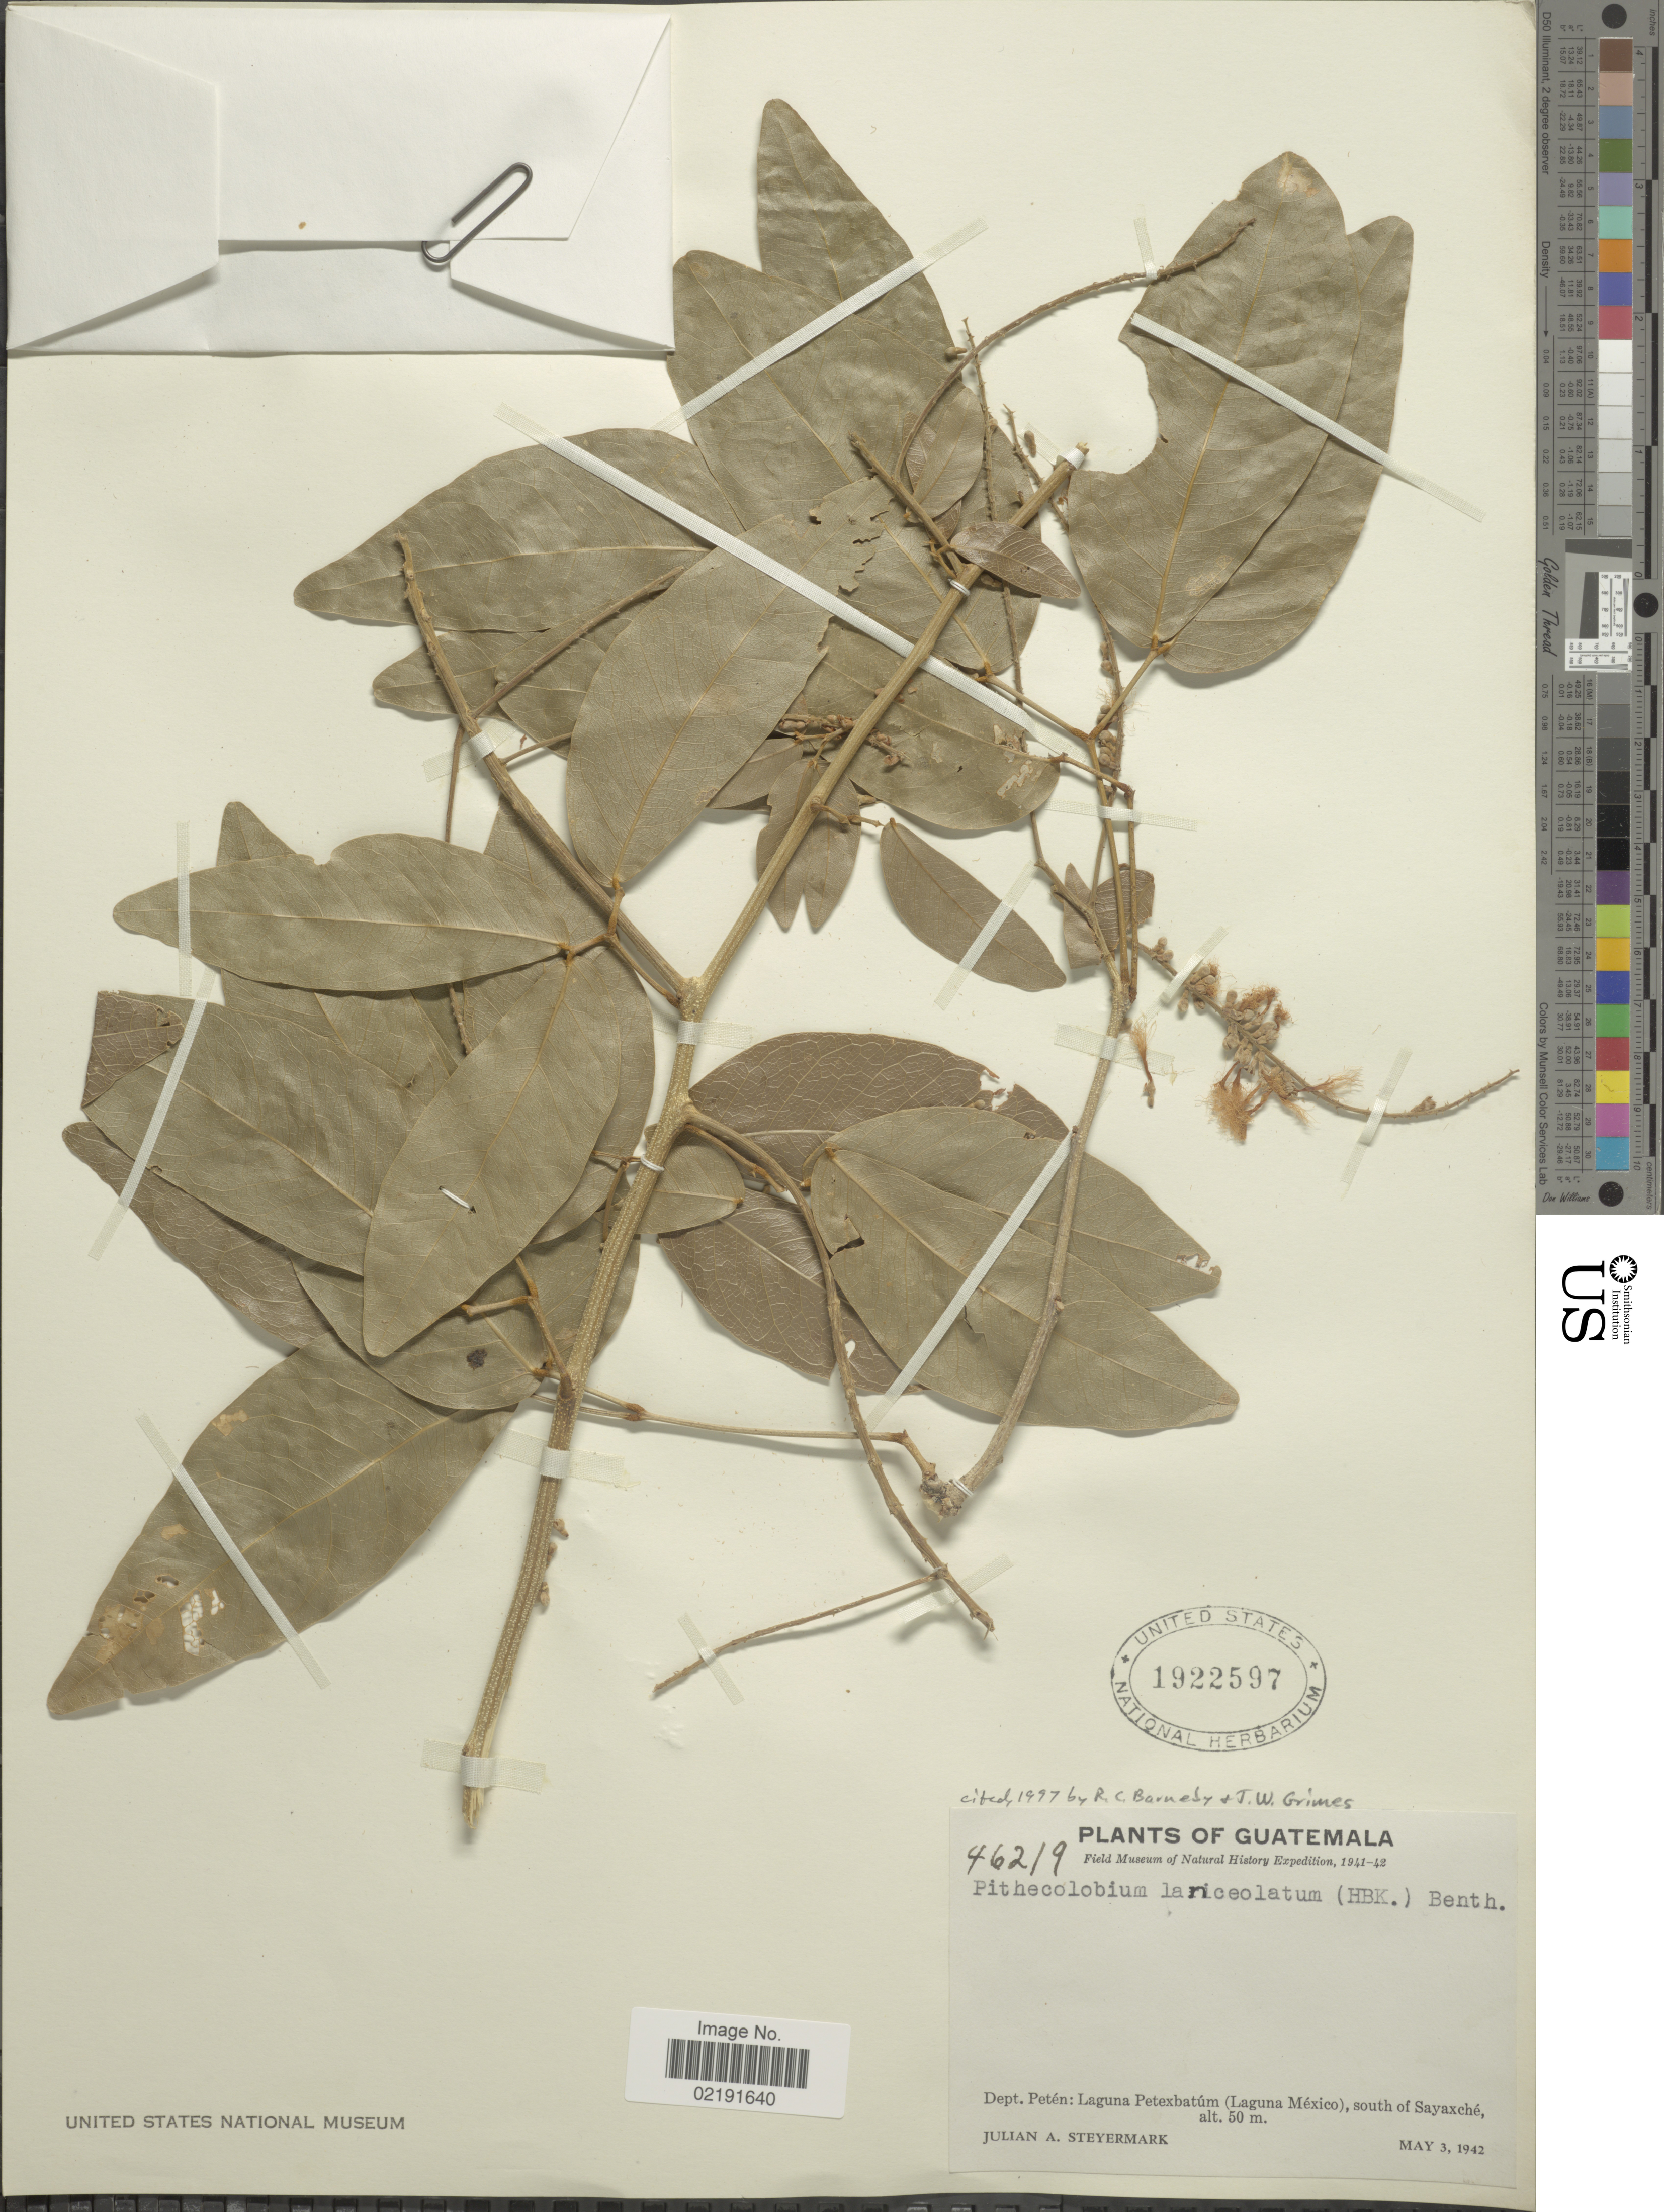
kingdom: Plantae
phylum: Tracheophyta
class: Magnoliopsida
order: Fabales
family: Fabaceae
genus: Pithecellobium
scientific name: Pithecellobium lanceolatum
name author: (Humb. & Bonpl. ex Willd.) Benth.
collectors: J. Steyermark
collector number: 46219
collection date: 1942-05-03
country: Guatemala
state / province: El Petén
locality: Dept. Petén: Laguna Petexbatúm (Laguna México), south of Sayaxché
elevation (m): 50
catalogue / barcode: US 1922597